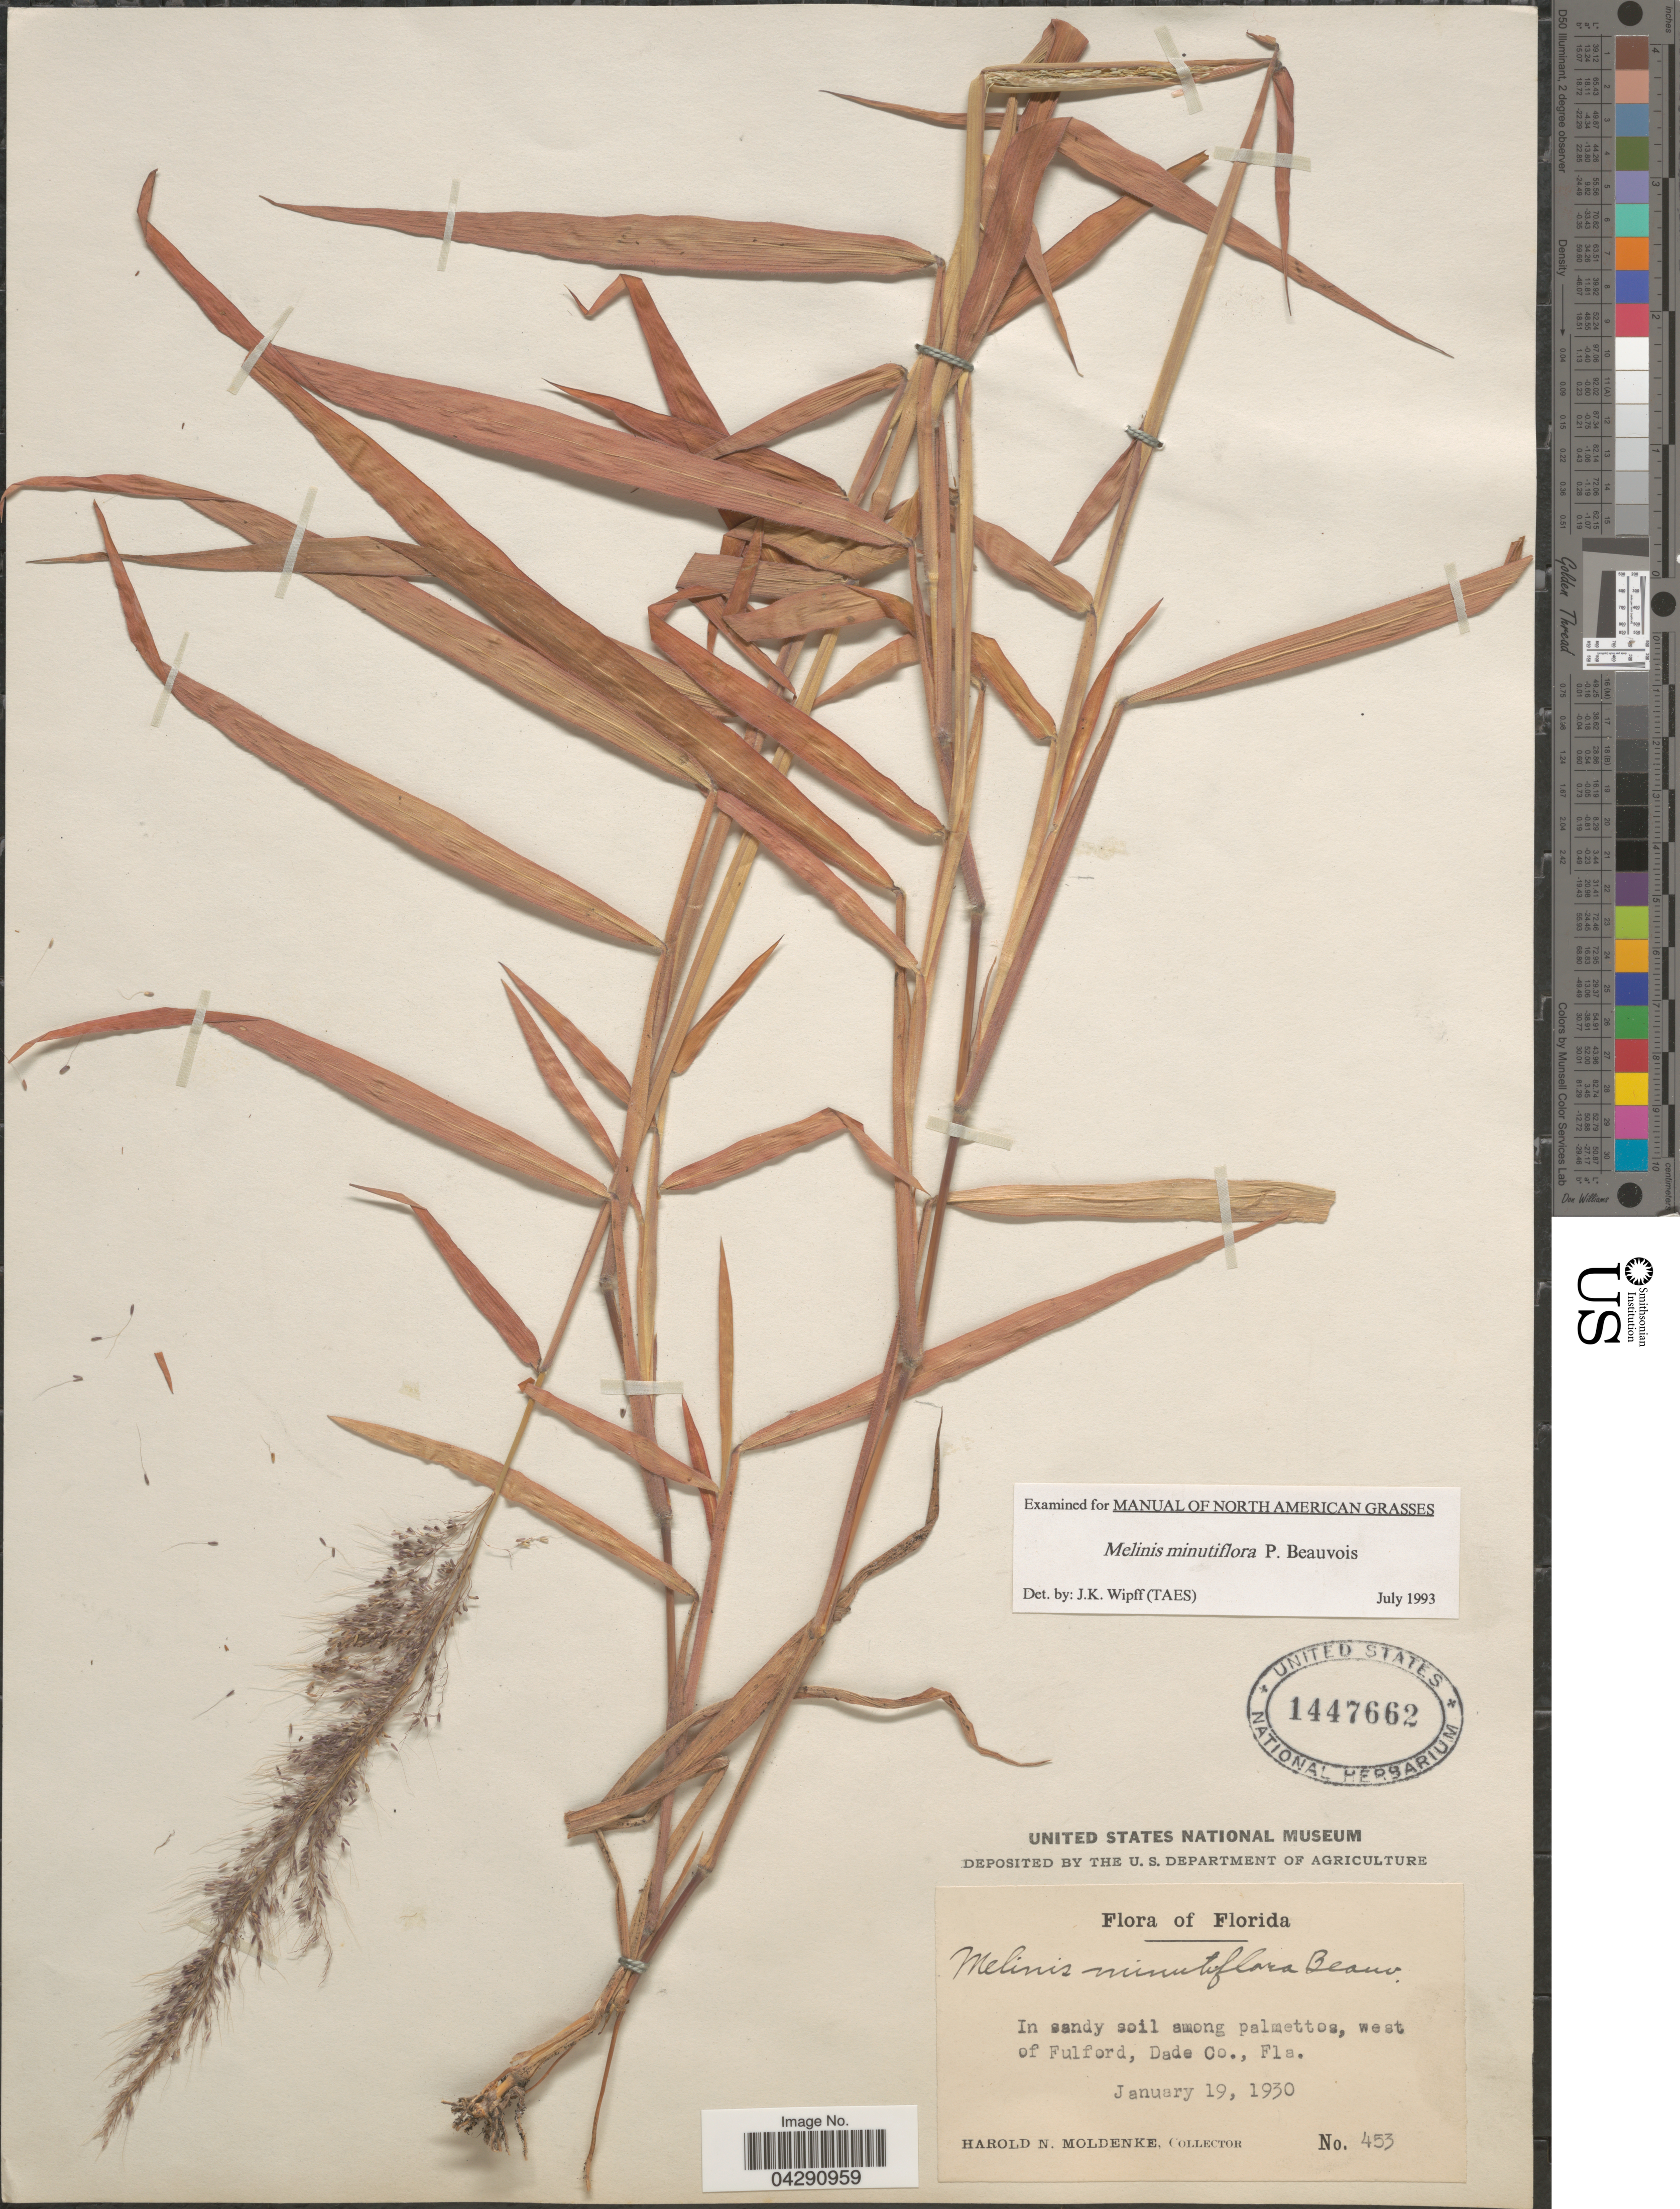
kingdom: Plantae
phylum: Tracheophyta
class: Liliopsida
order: Poales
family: Poaceae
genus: Melinis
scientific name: Melinis minutiflora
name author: P. Beauv.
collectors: H. N. Moldenke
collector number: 453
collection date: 1930-01-19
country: United States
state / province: Florida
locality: West of Fulford, Dade Co.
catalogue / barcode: US 1447662